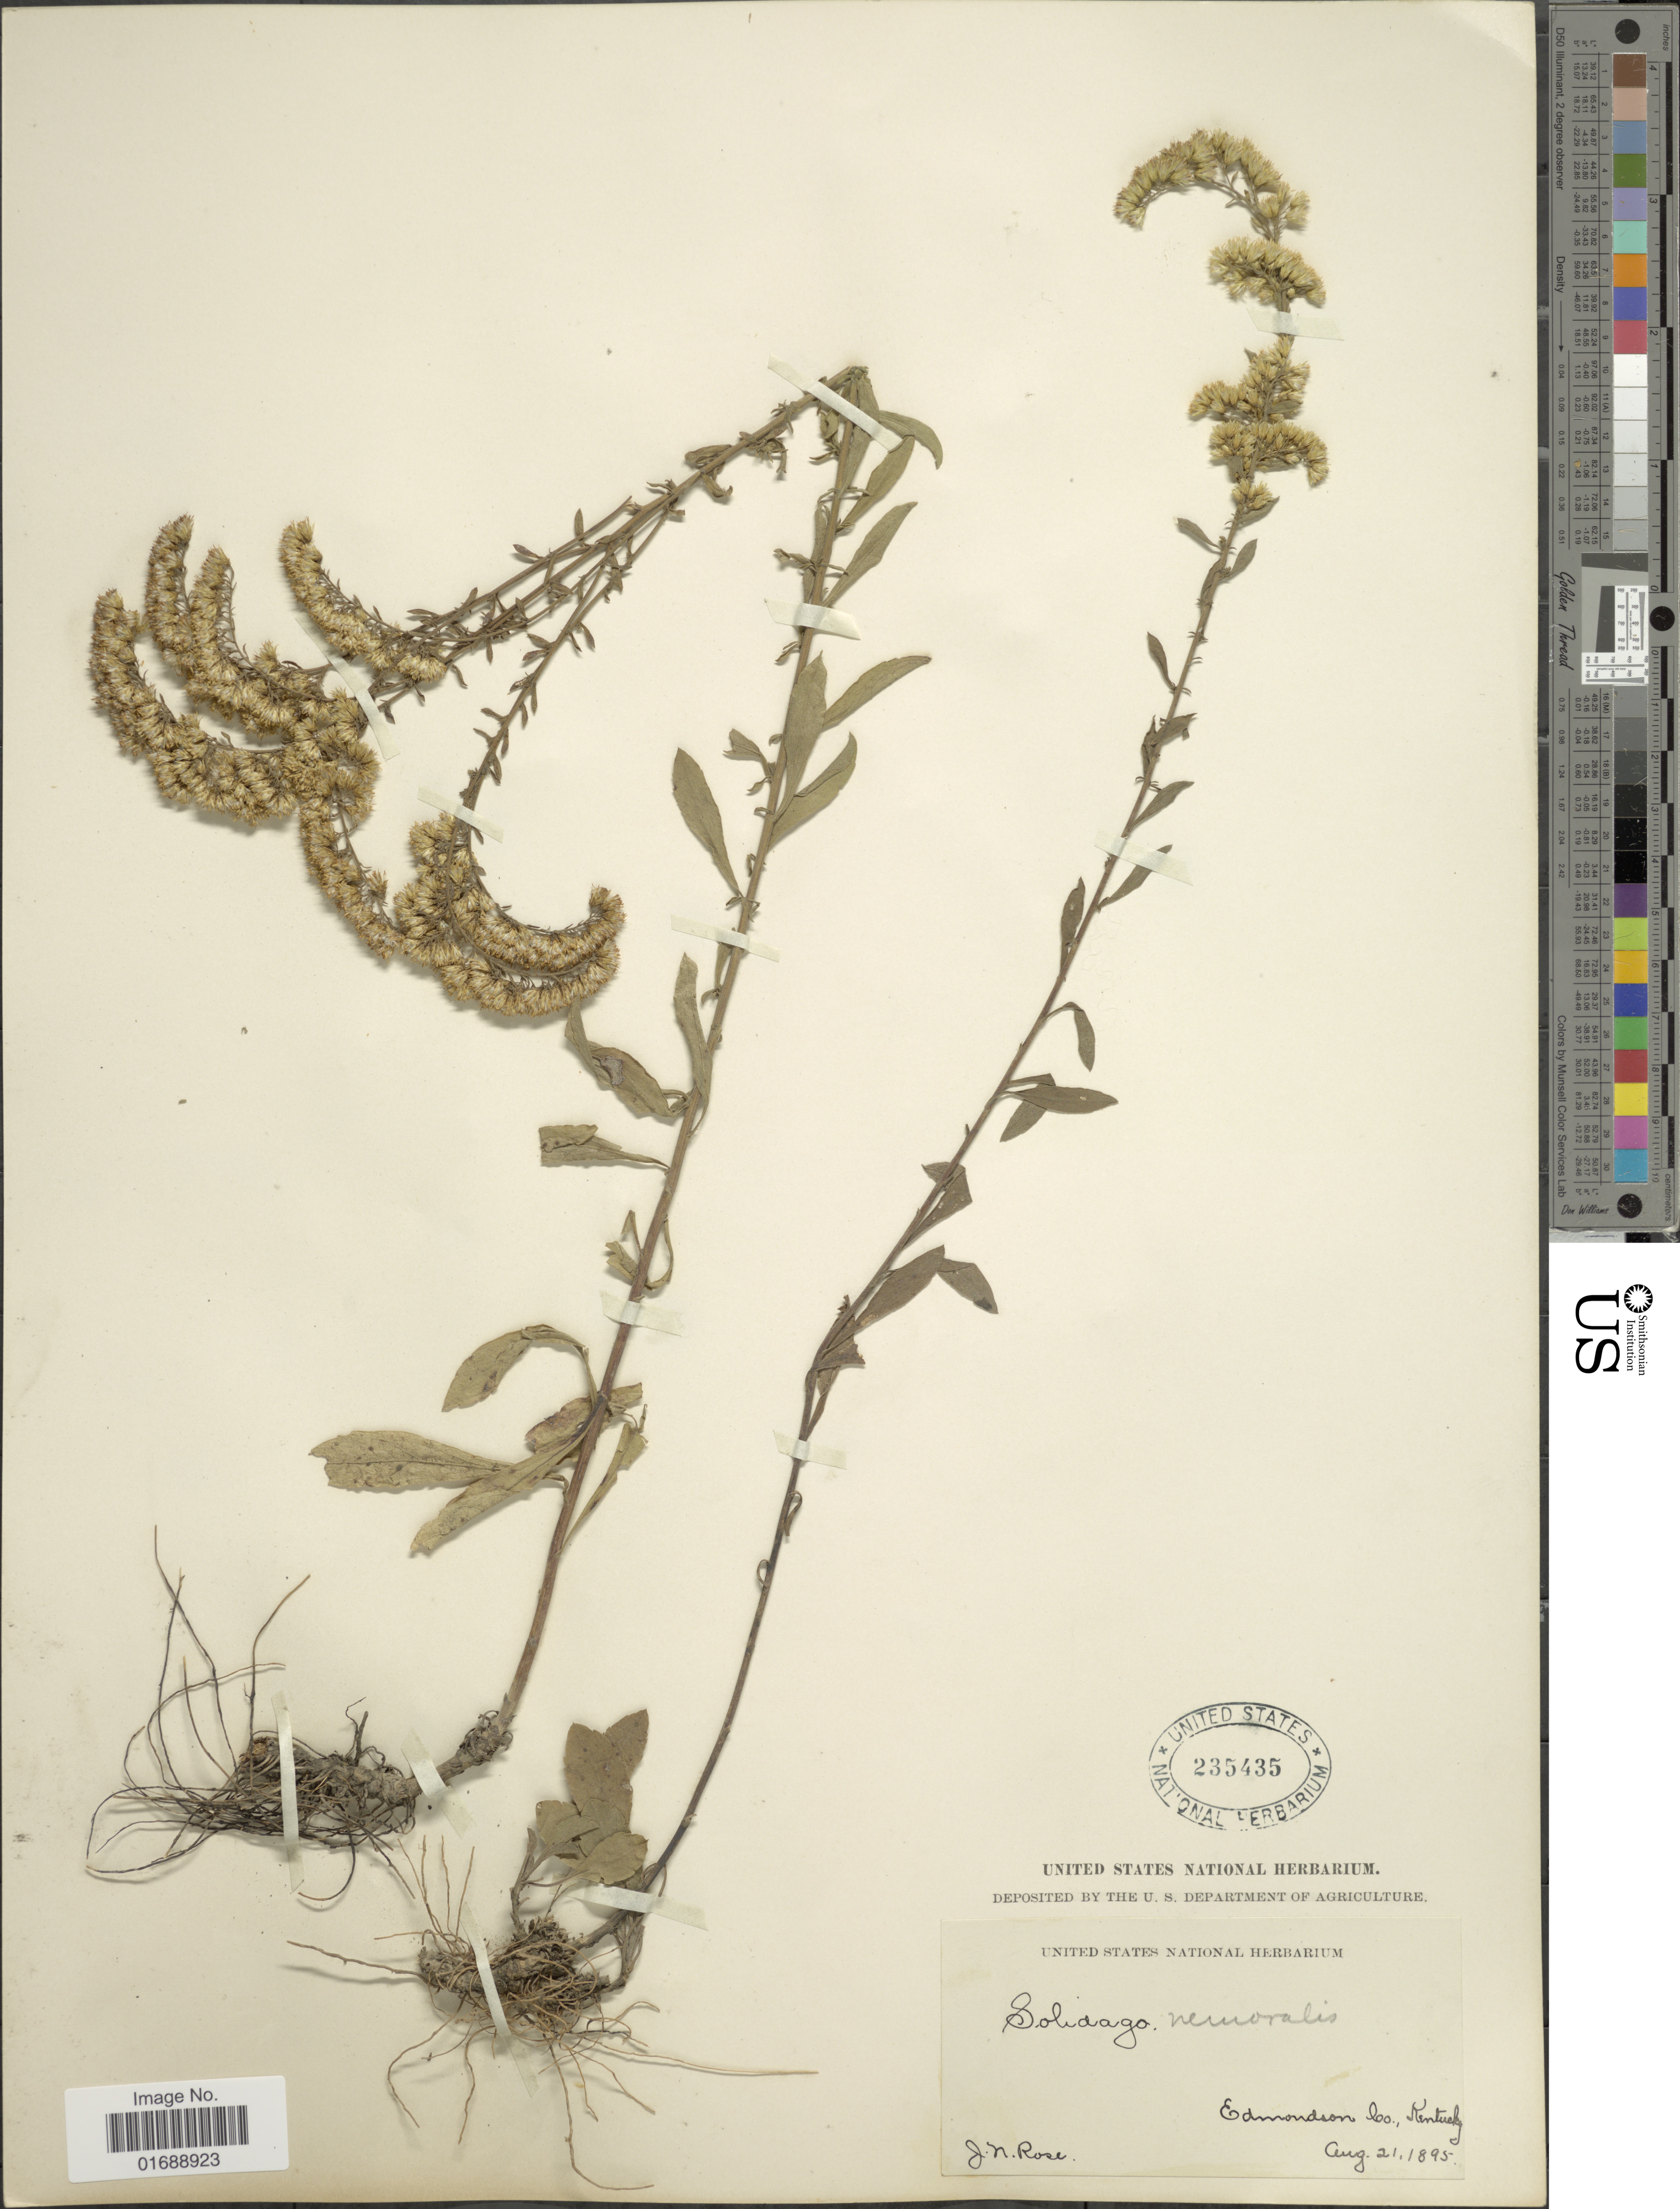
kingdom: Plantae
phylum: Tracheophyta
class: Magnoliopsida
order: Asterales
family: Asteraceae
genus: Solidago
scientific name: Solidago nemoralis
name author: Aiton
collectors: J. N. Rose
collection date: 1895-08-21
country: United States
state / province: Kentucky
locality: Edmondson Co.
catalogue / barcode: US 235435